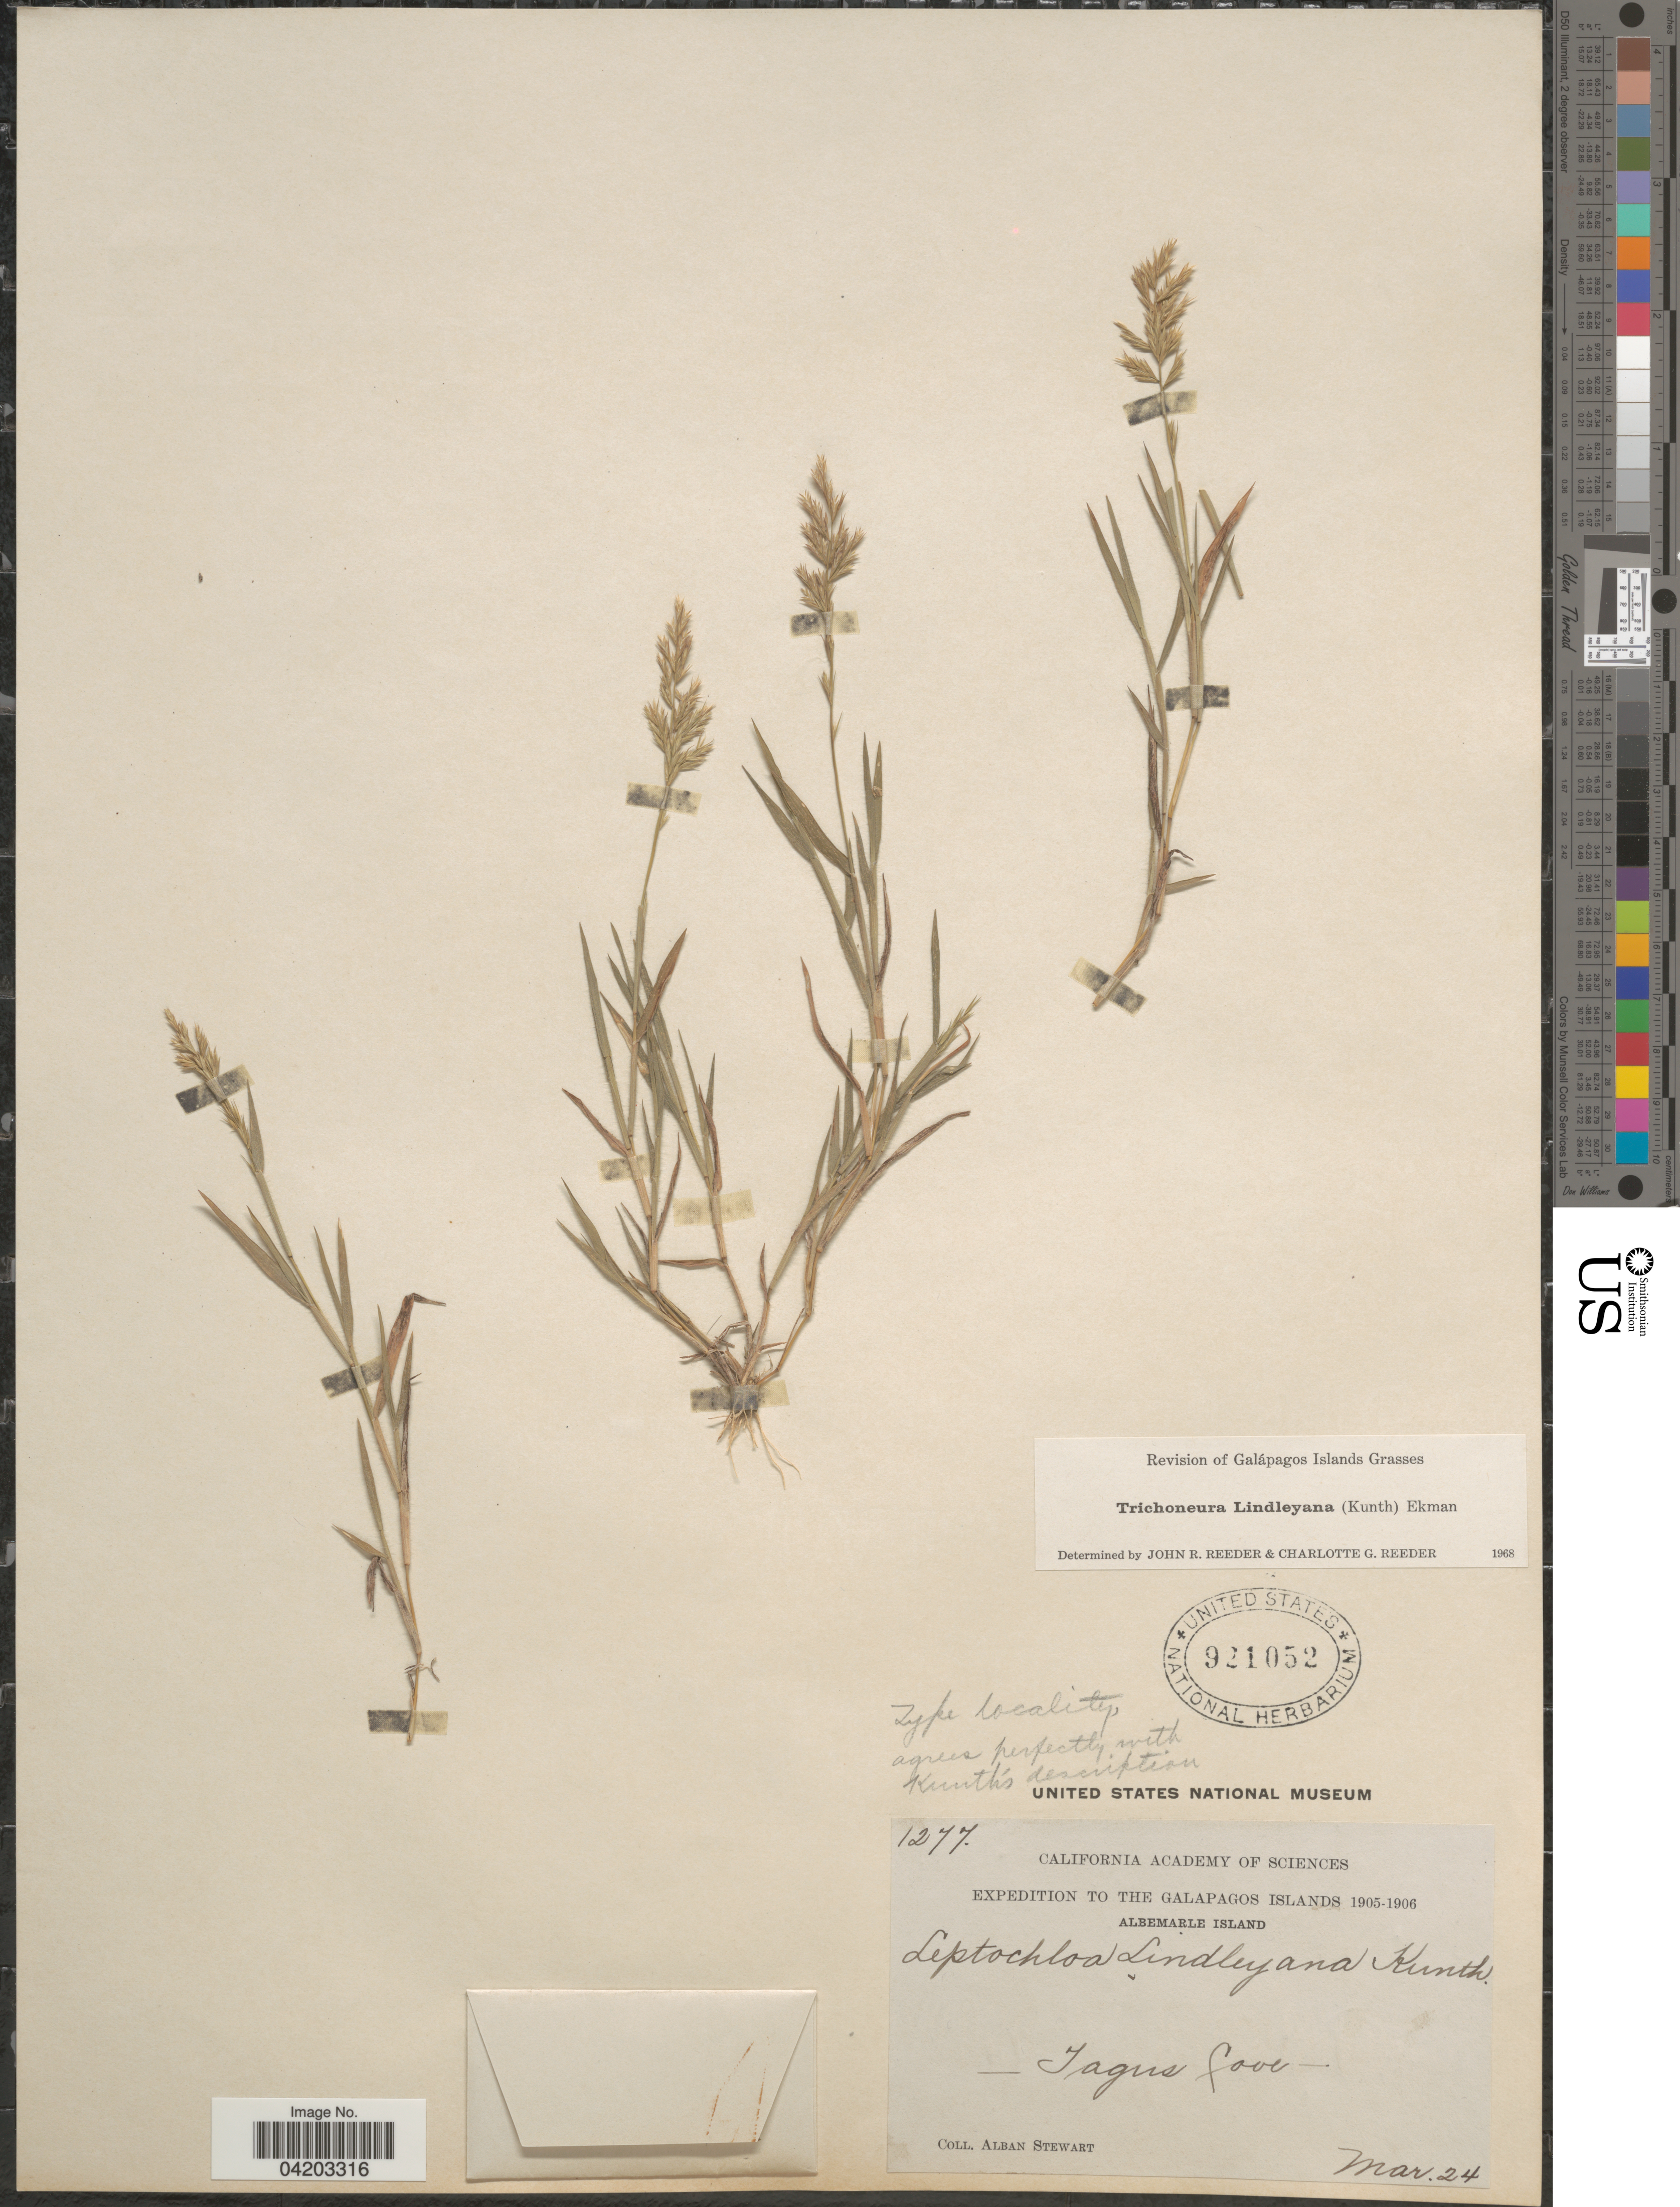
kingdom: Plantae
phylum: Tracheophyta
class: Liliopsida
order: Poales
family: Poaceae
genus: Trichoneura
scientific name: Trichoneura lindleyana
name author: (Kunth) Ekman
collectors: A. Stewart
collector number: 1277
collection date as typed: Mar. 24 1905-1906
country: Ecuador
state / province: Colón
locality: Expedition to the Galapagos Islands 1905-1906, Albemarle Island. Tagus Cove.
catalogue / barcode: US 921052